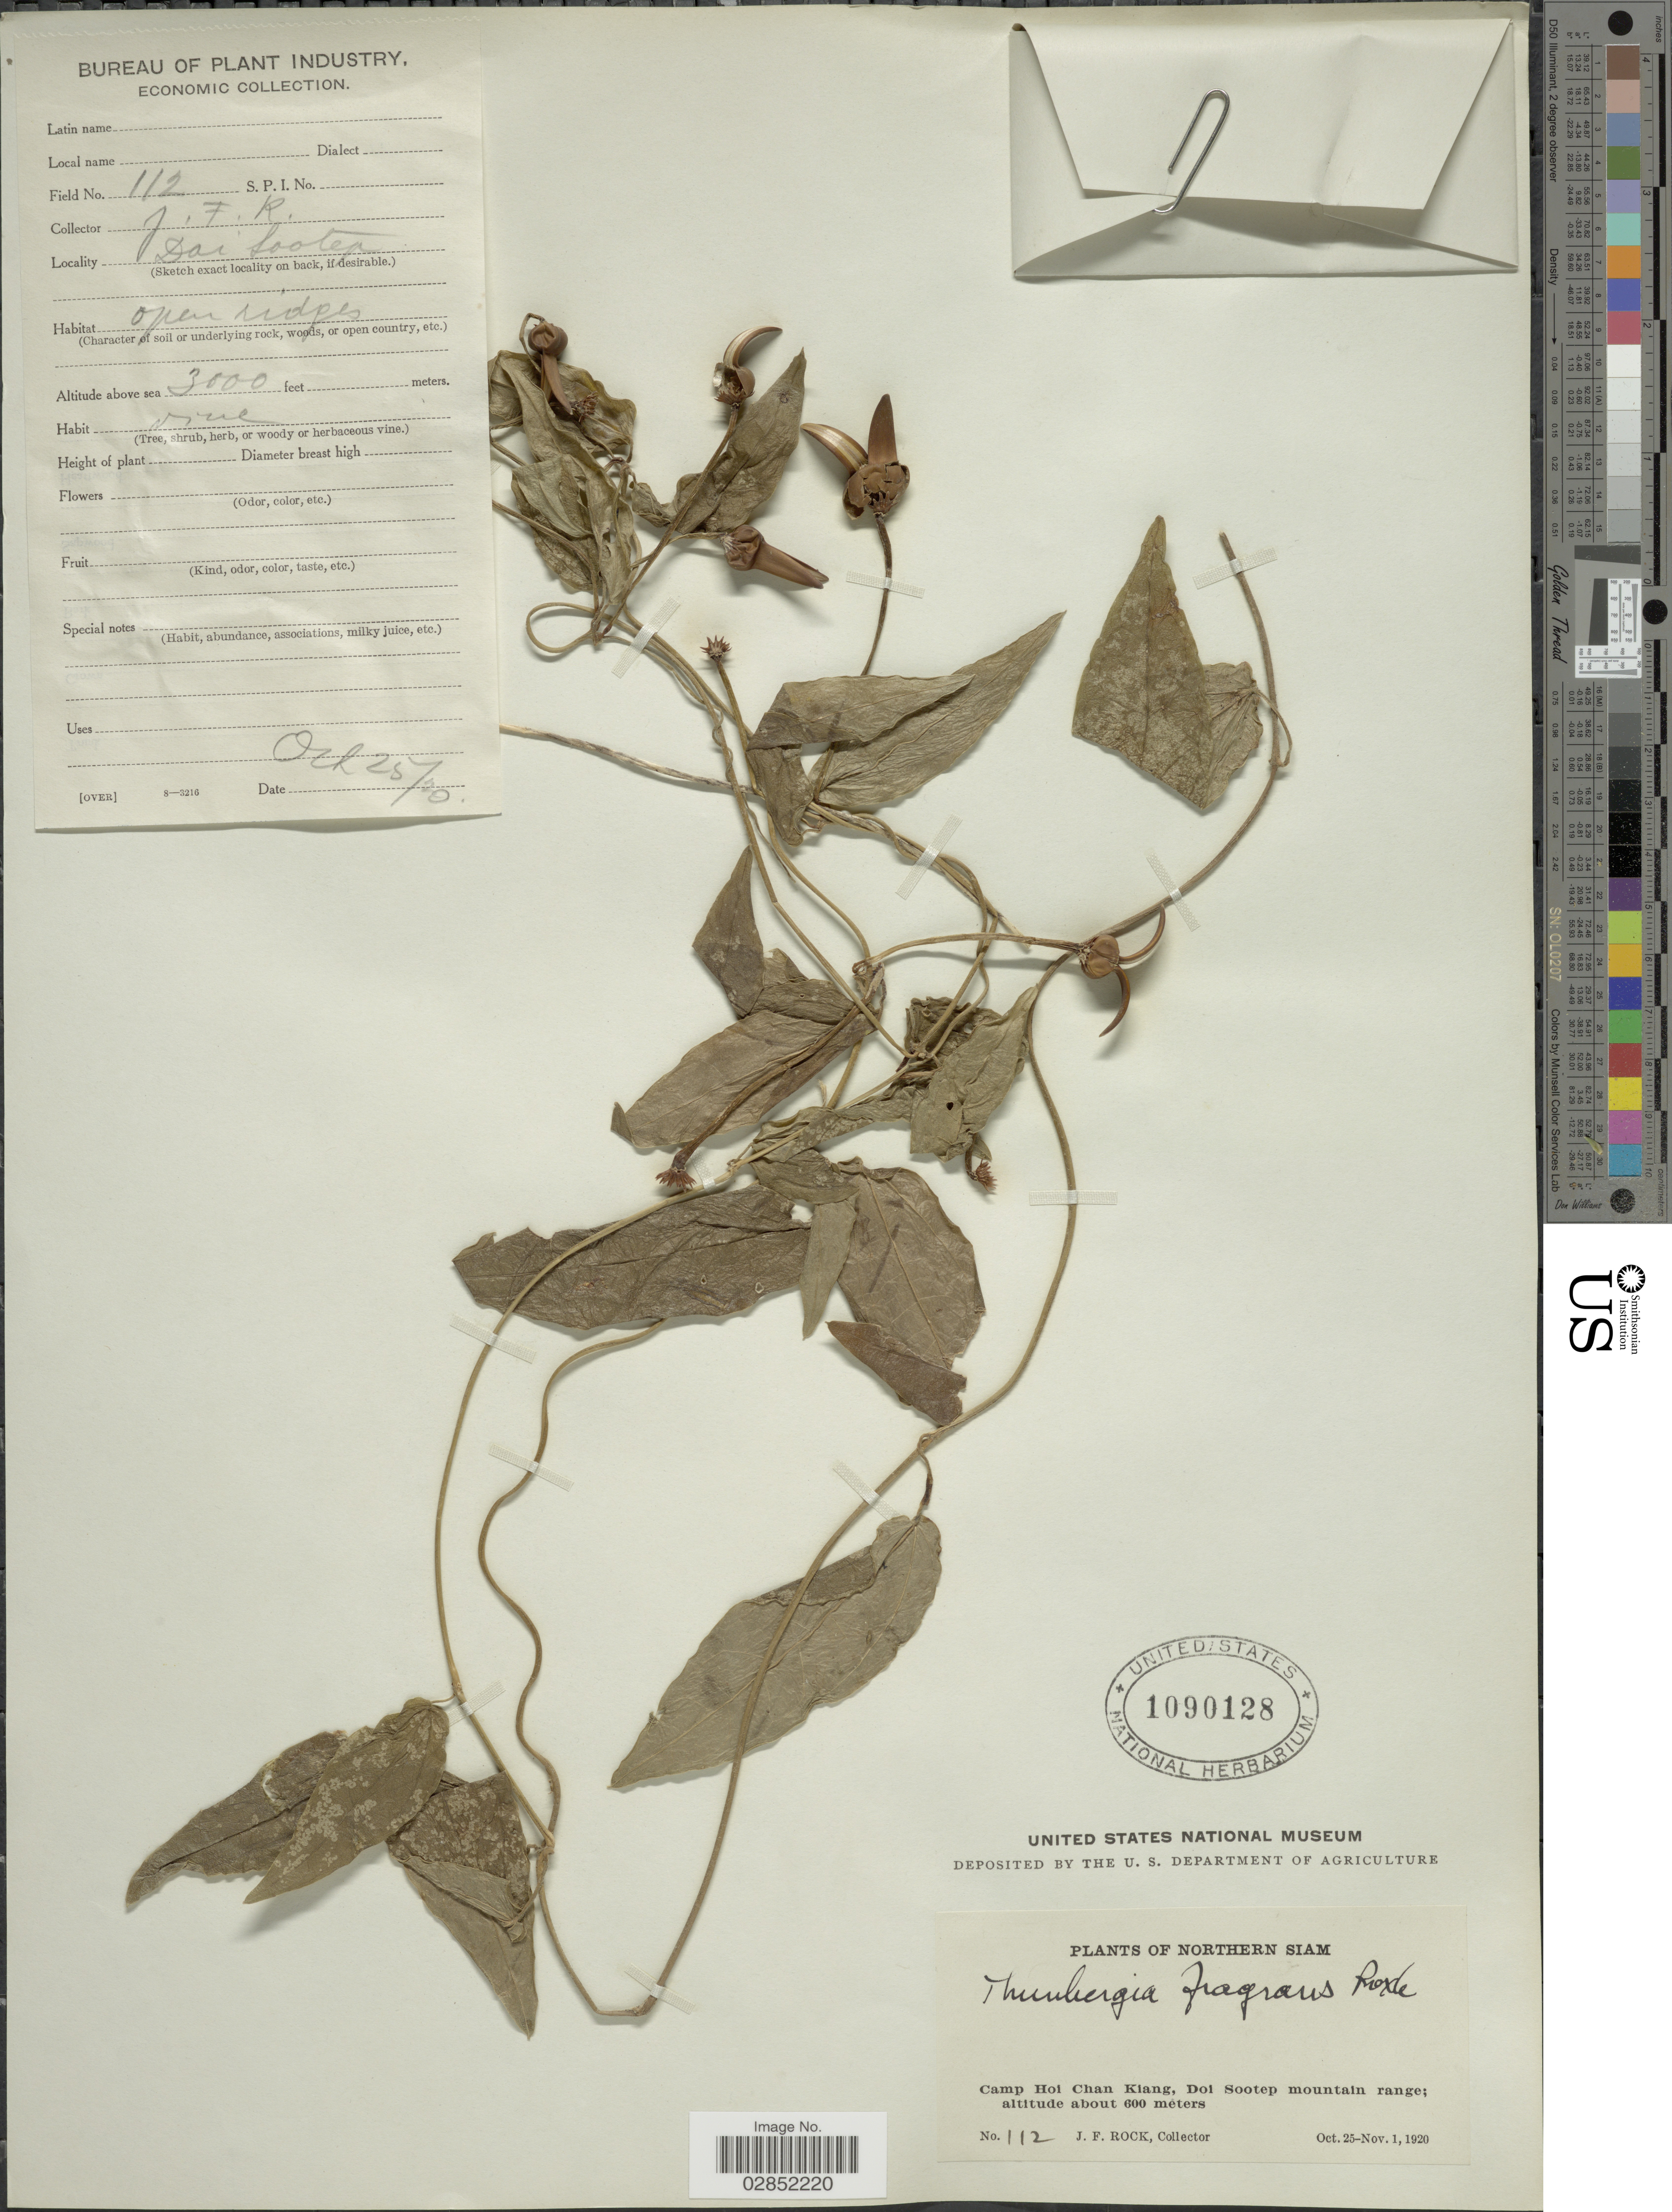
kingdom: Plantae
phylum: Tracheophyta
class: Magnoliopsida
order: Lamiales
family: Acanthaceae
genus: Thunbergia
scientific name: Thunbergia fragrans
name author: Roxb.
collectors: J. Rock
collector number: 112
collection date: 1920-10-25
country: Thailand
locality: Northern Siam. Camp Hoi Chan Kiang, Doi Sootep mountain range.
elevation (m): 600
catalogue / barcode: US 1090128